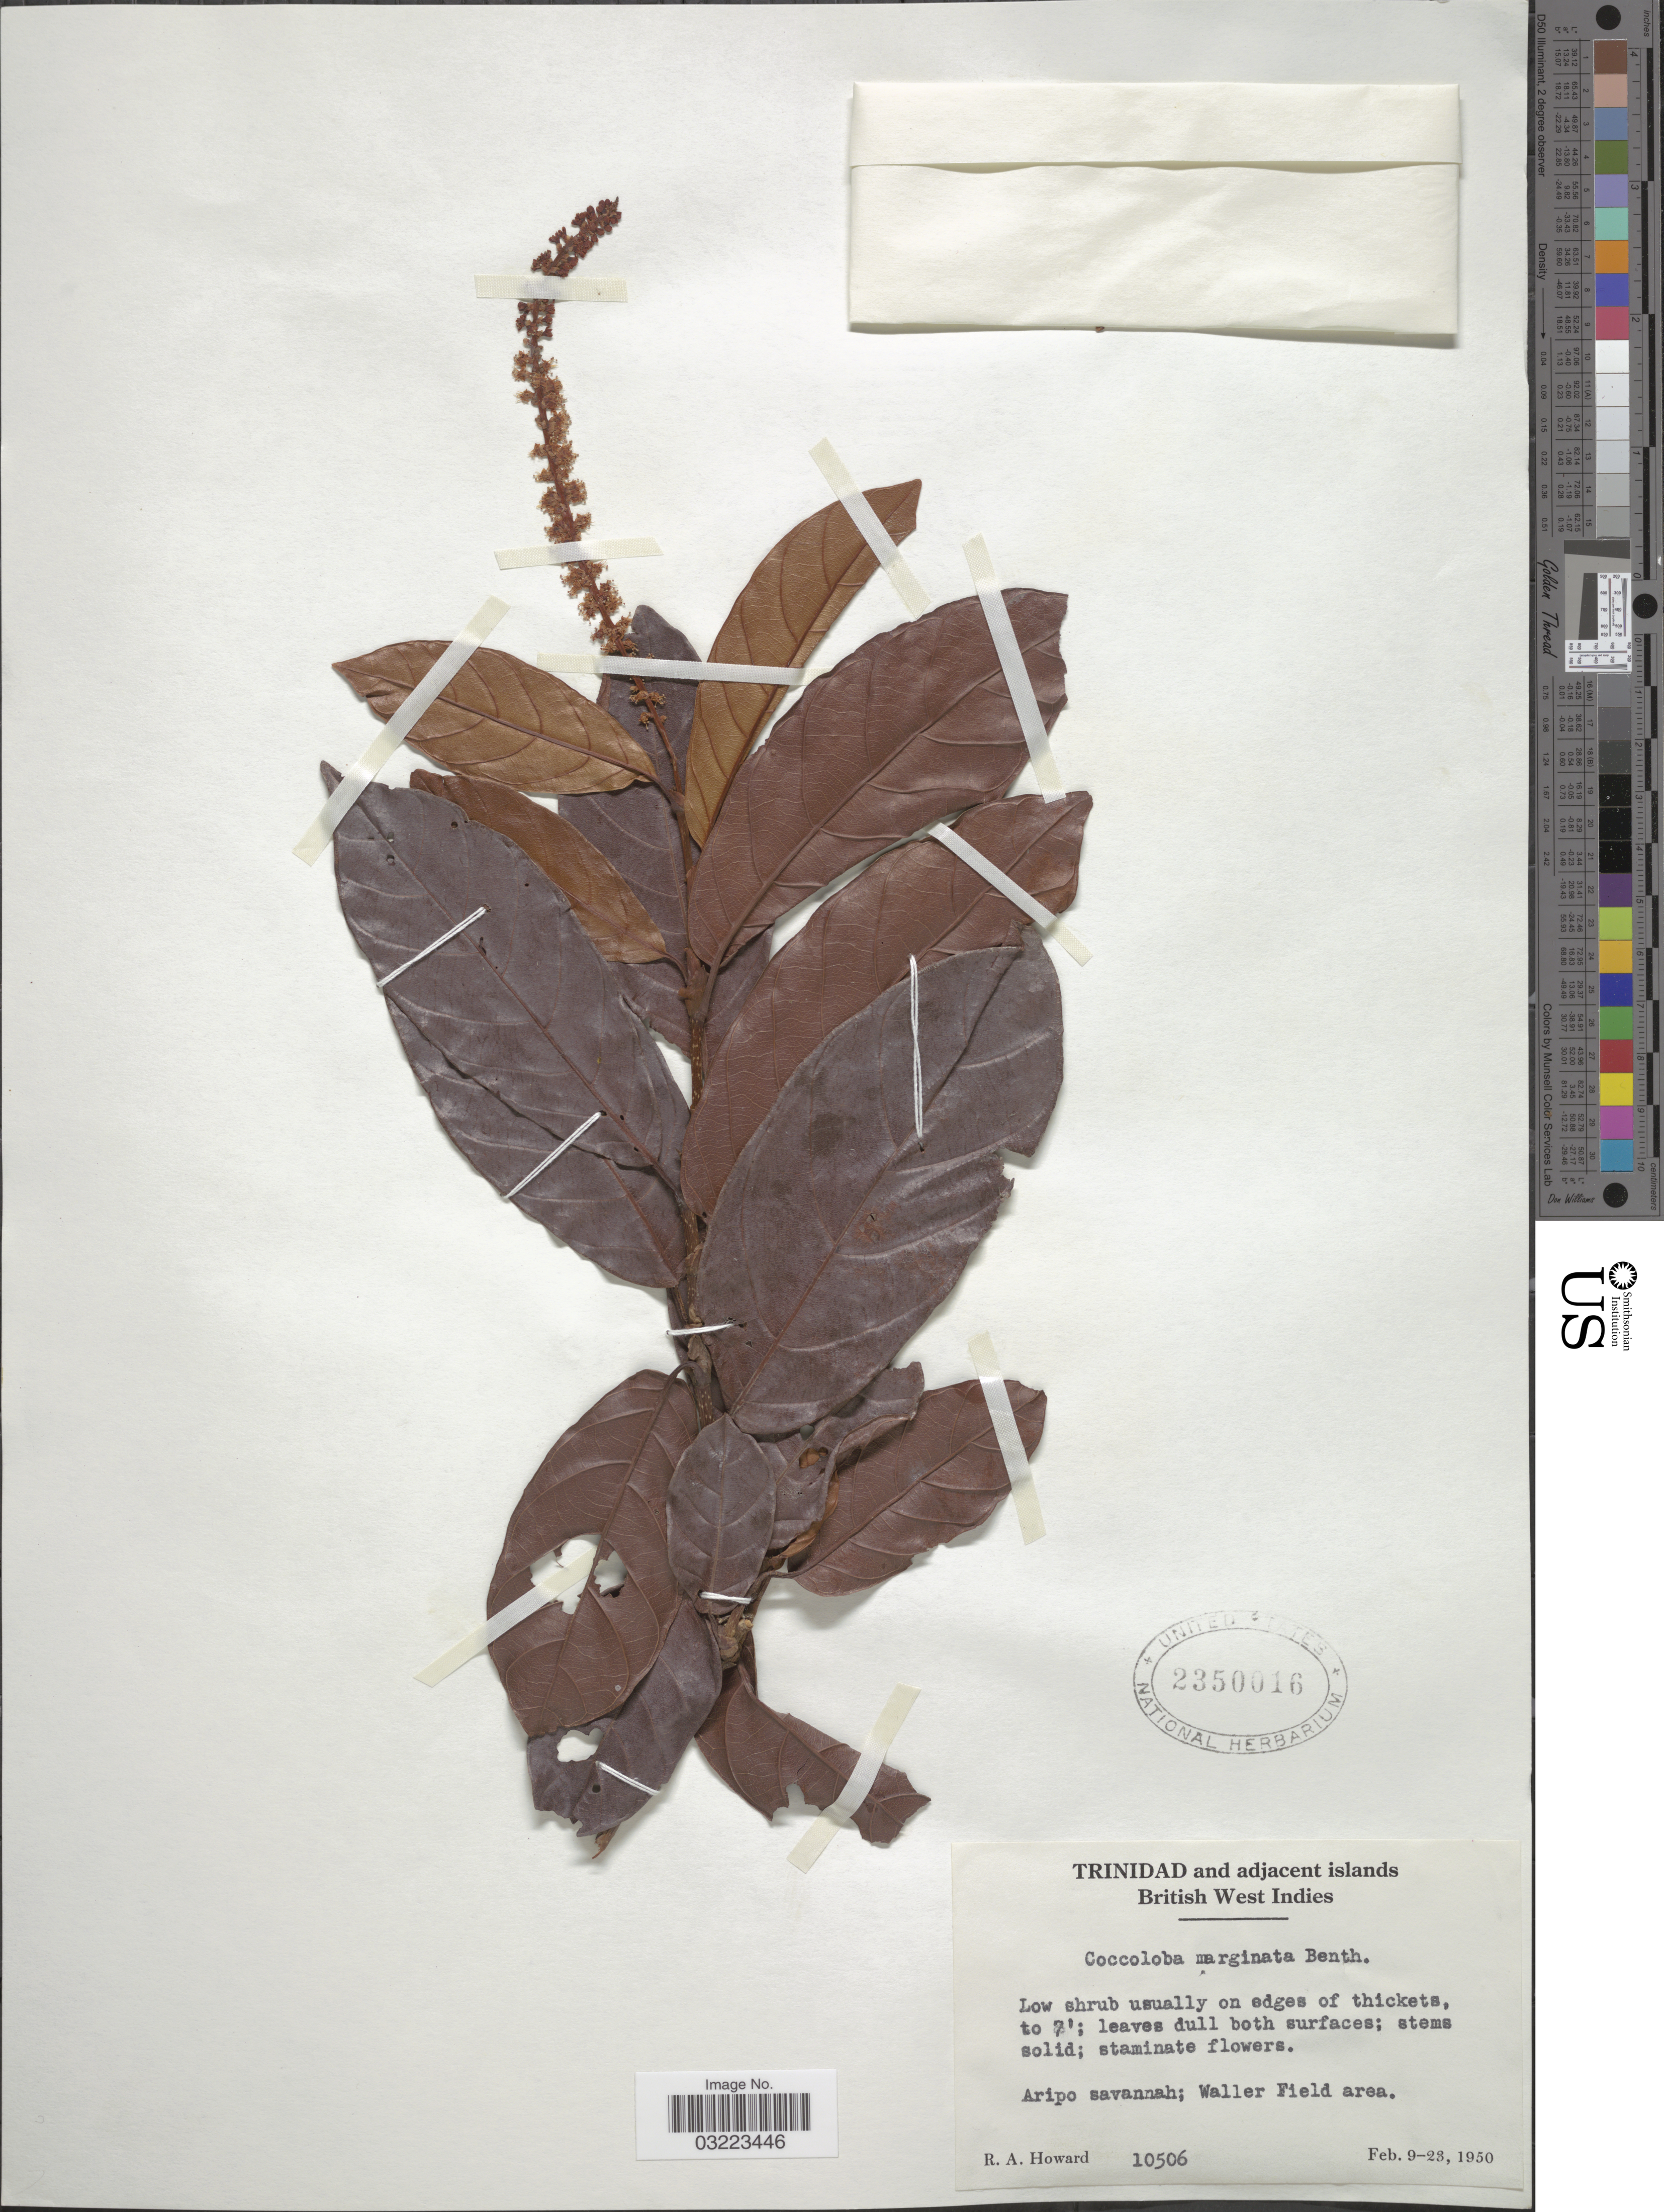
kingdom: Plantae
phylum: Tracheophyta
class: Magnoliopsida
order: Caryophyllales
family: Polygonaceae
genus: Coccoloba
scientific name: Coccoloba marginata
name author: Benth.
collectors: R. A. Howard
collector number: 10506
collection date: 1950-02-09/1950-02-23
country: Trinidad and Tobago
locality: Trinidad and adjacents islands, British West Indies, Aripo savannah; Waller Field area.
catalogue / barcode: US 2350016